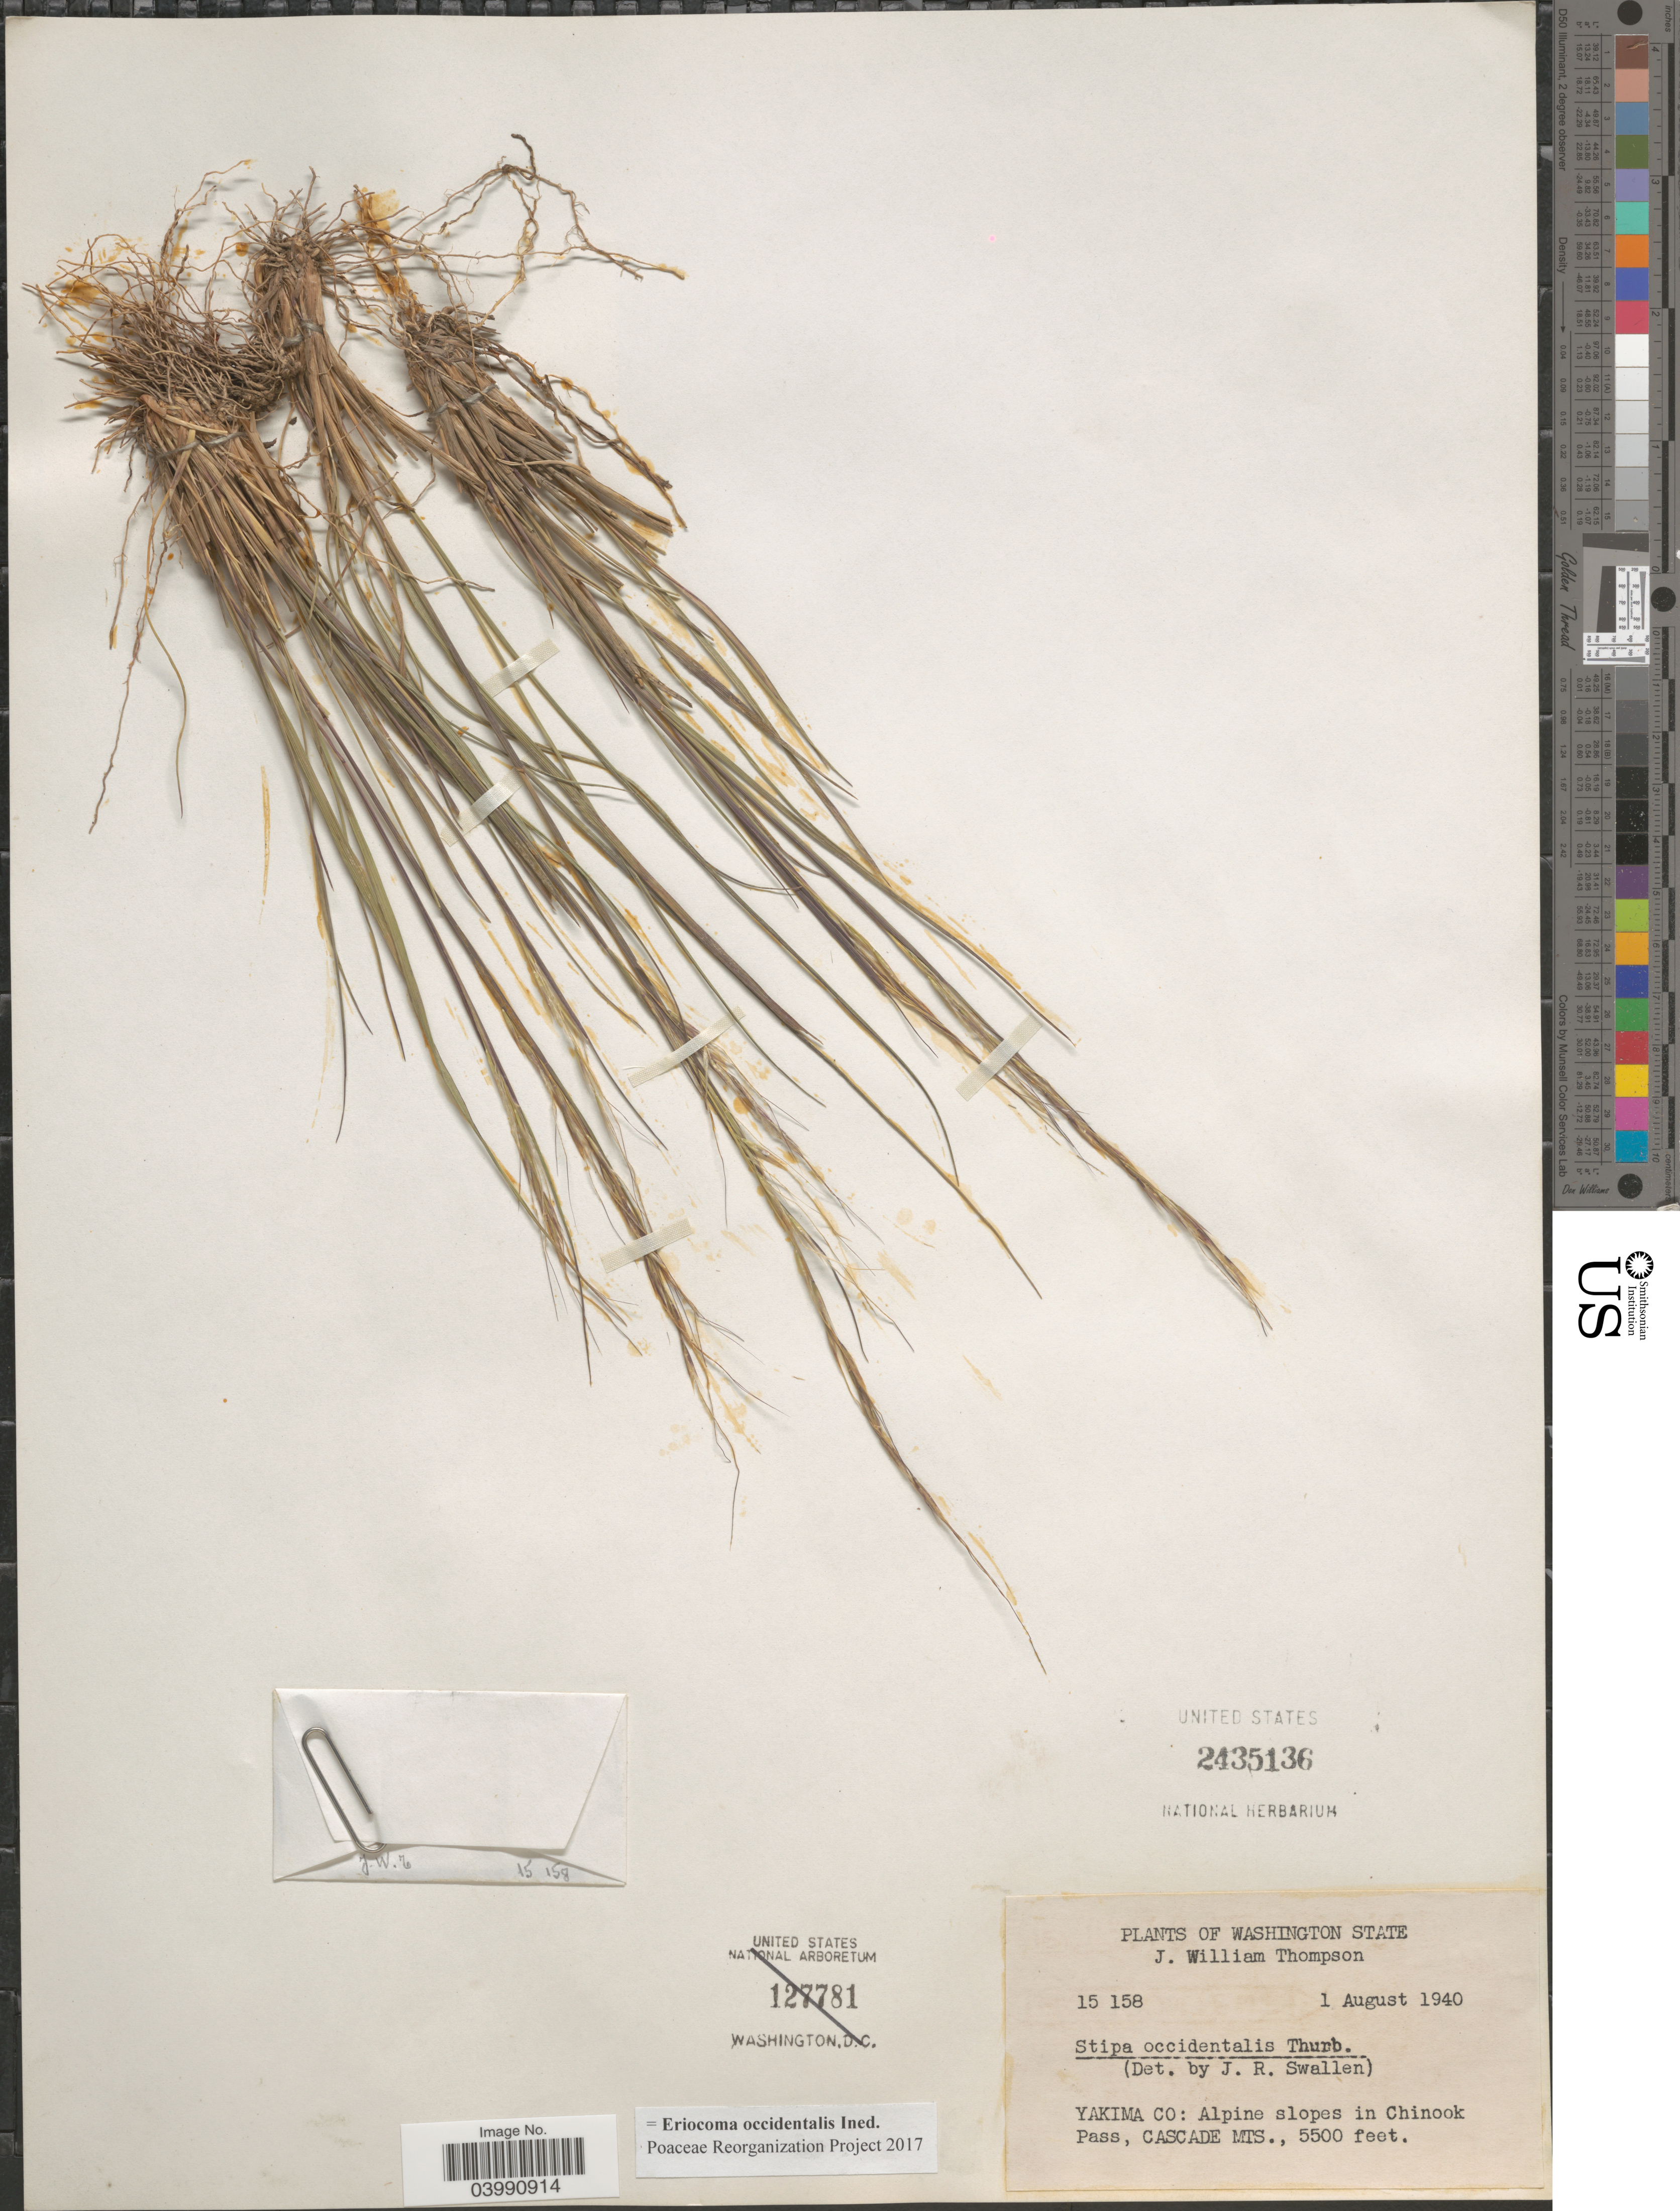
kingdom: Plantae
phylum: Tracheophyta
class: Liliopsida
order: Poales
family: Poaceae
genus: Eriocoma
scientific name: Eriocoma occidentalis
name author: (Thurb. ex S. Watson) Romasch.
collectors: J. W. Thompson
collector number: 15158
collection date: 1940-08-01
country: United States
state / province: Washington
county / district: Yakima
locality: Yakima Co: Alpine slopes in Chinook Pass, Cascade Mts.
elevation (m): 1676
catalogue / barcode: US 2435136